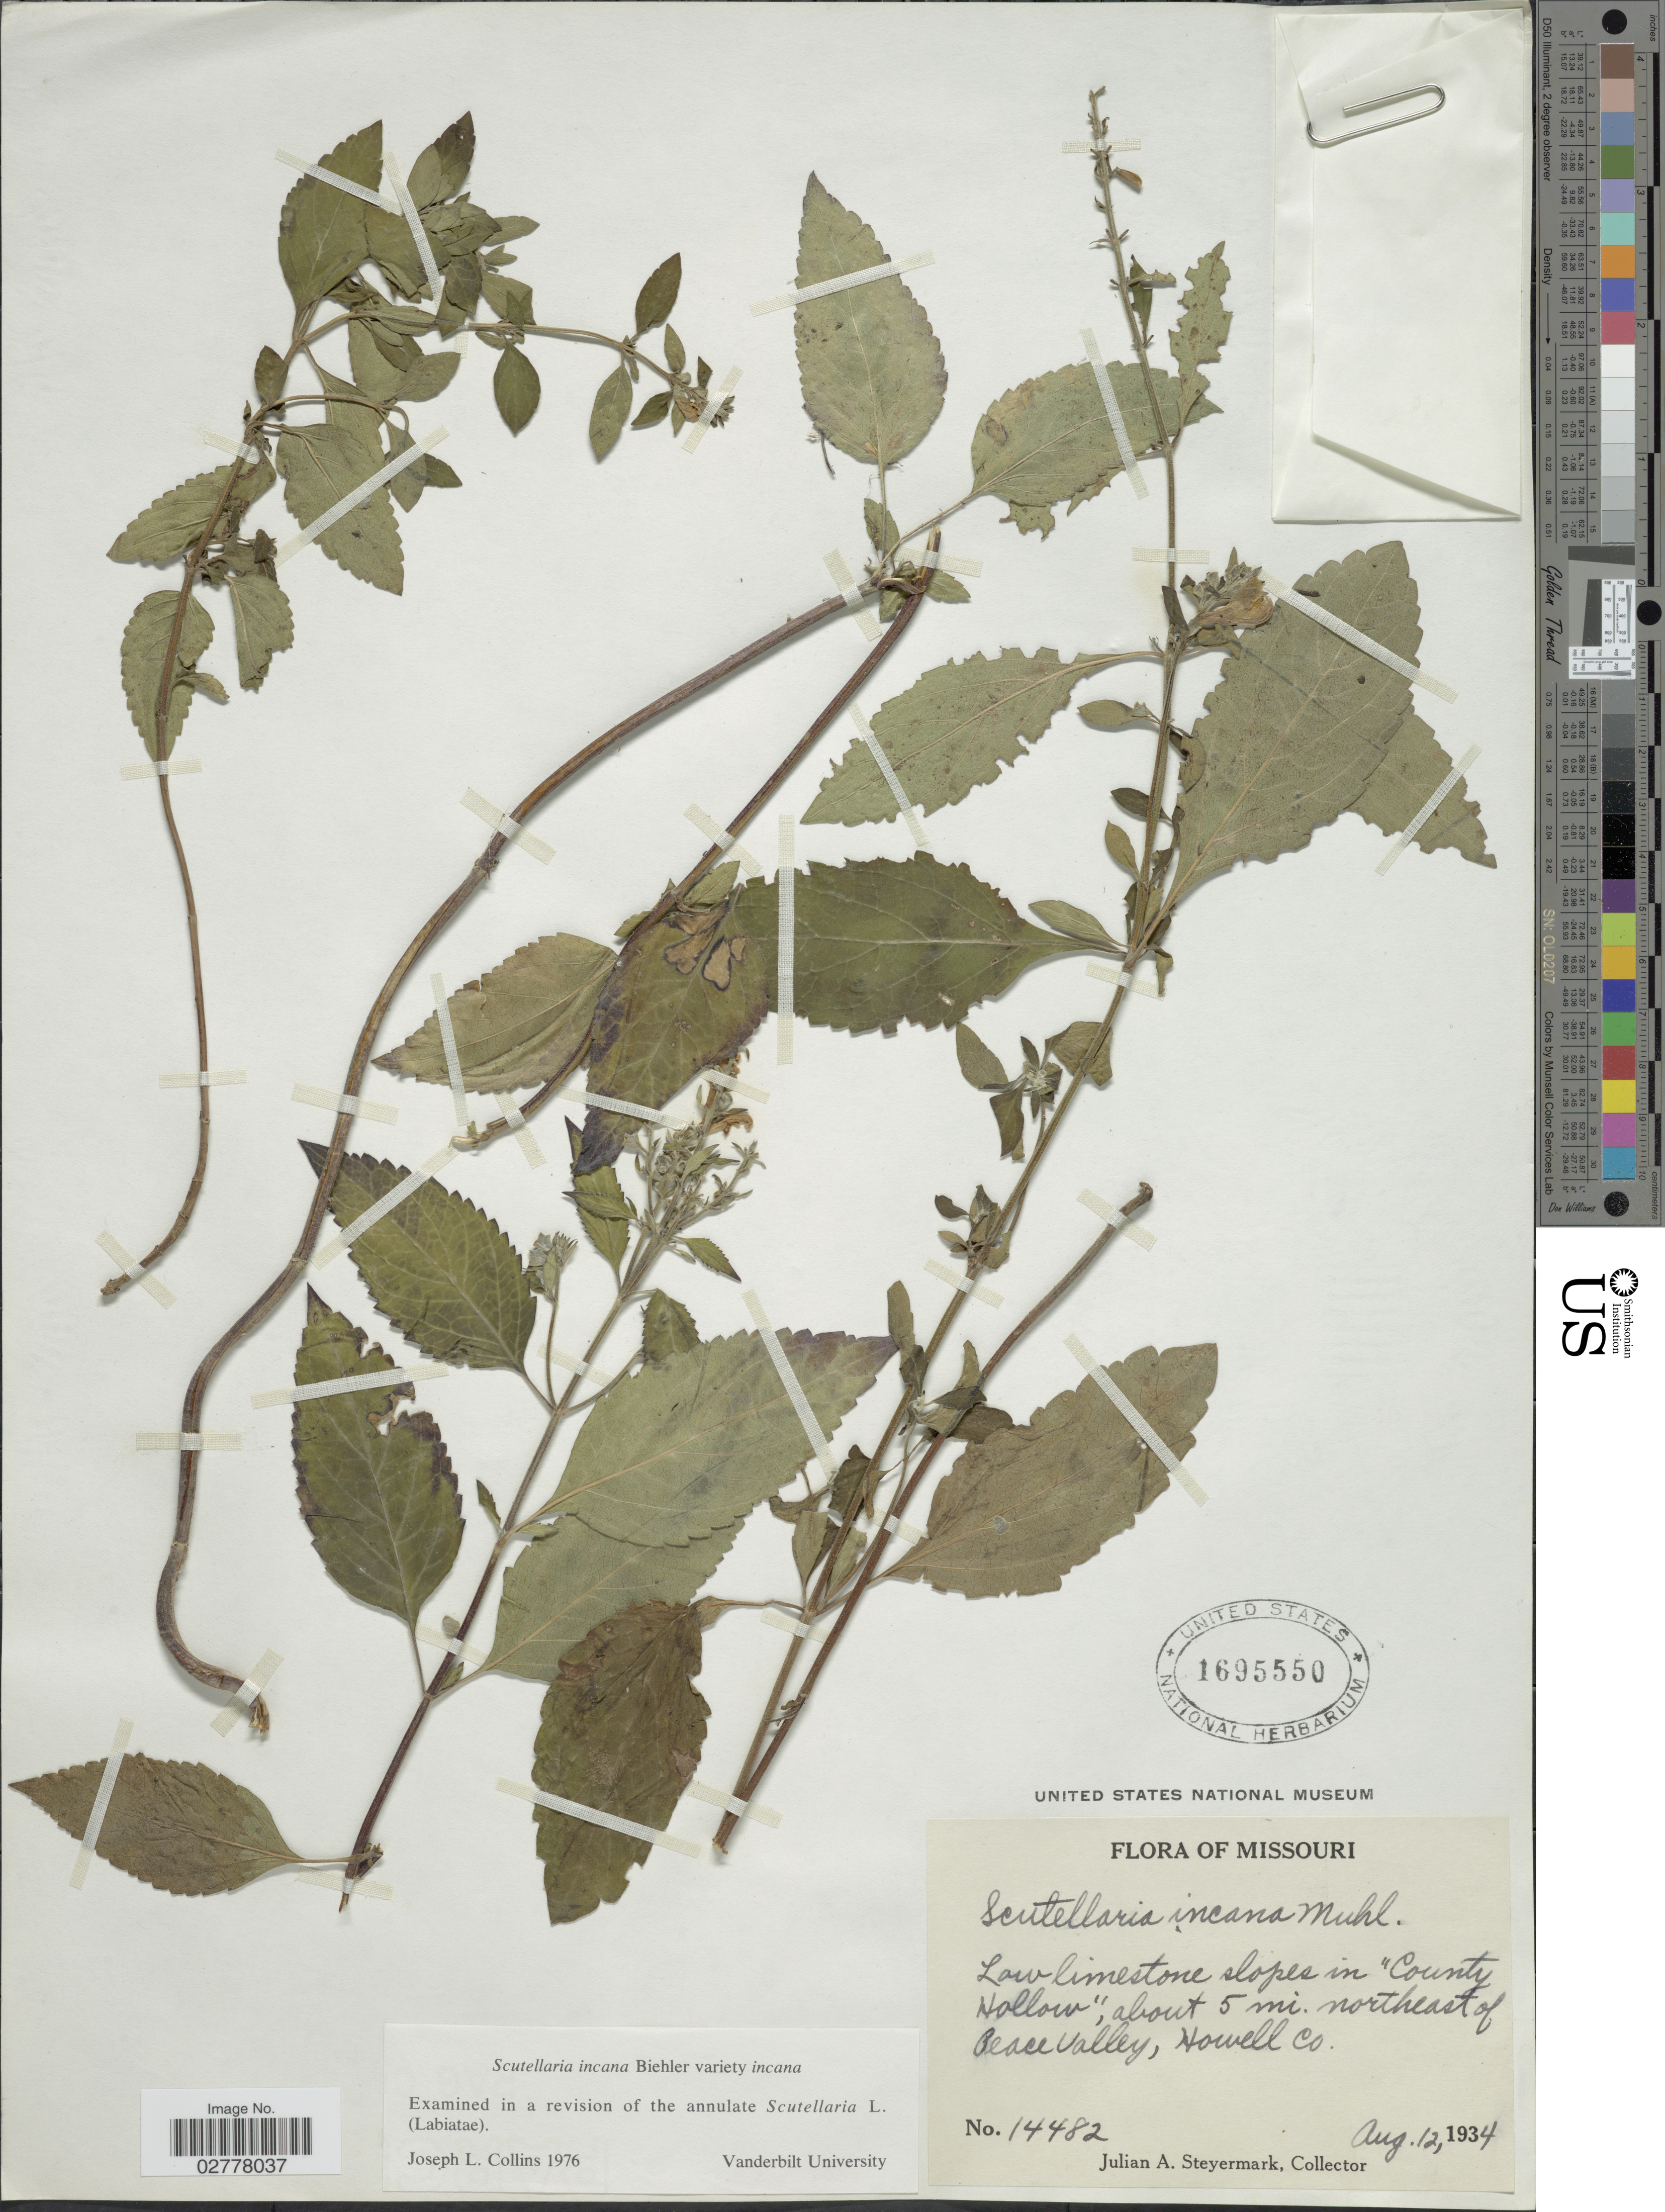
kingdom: Plantae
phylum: Tracheophyta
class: Magnoliopsida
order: Lamiales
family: Lamiaceae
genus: Scutellaria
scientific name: Scutellaria incana var. incana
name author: Biehler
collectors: J. Steyermark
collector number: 14482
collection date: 1934-08-12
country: United States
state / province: Missouri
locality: Low limestone slopes in "County Hollow", about 5 mi. northeast of Peace Valley, Howell Co.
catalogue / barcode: US 1695550